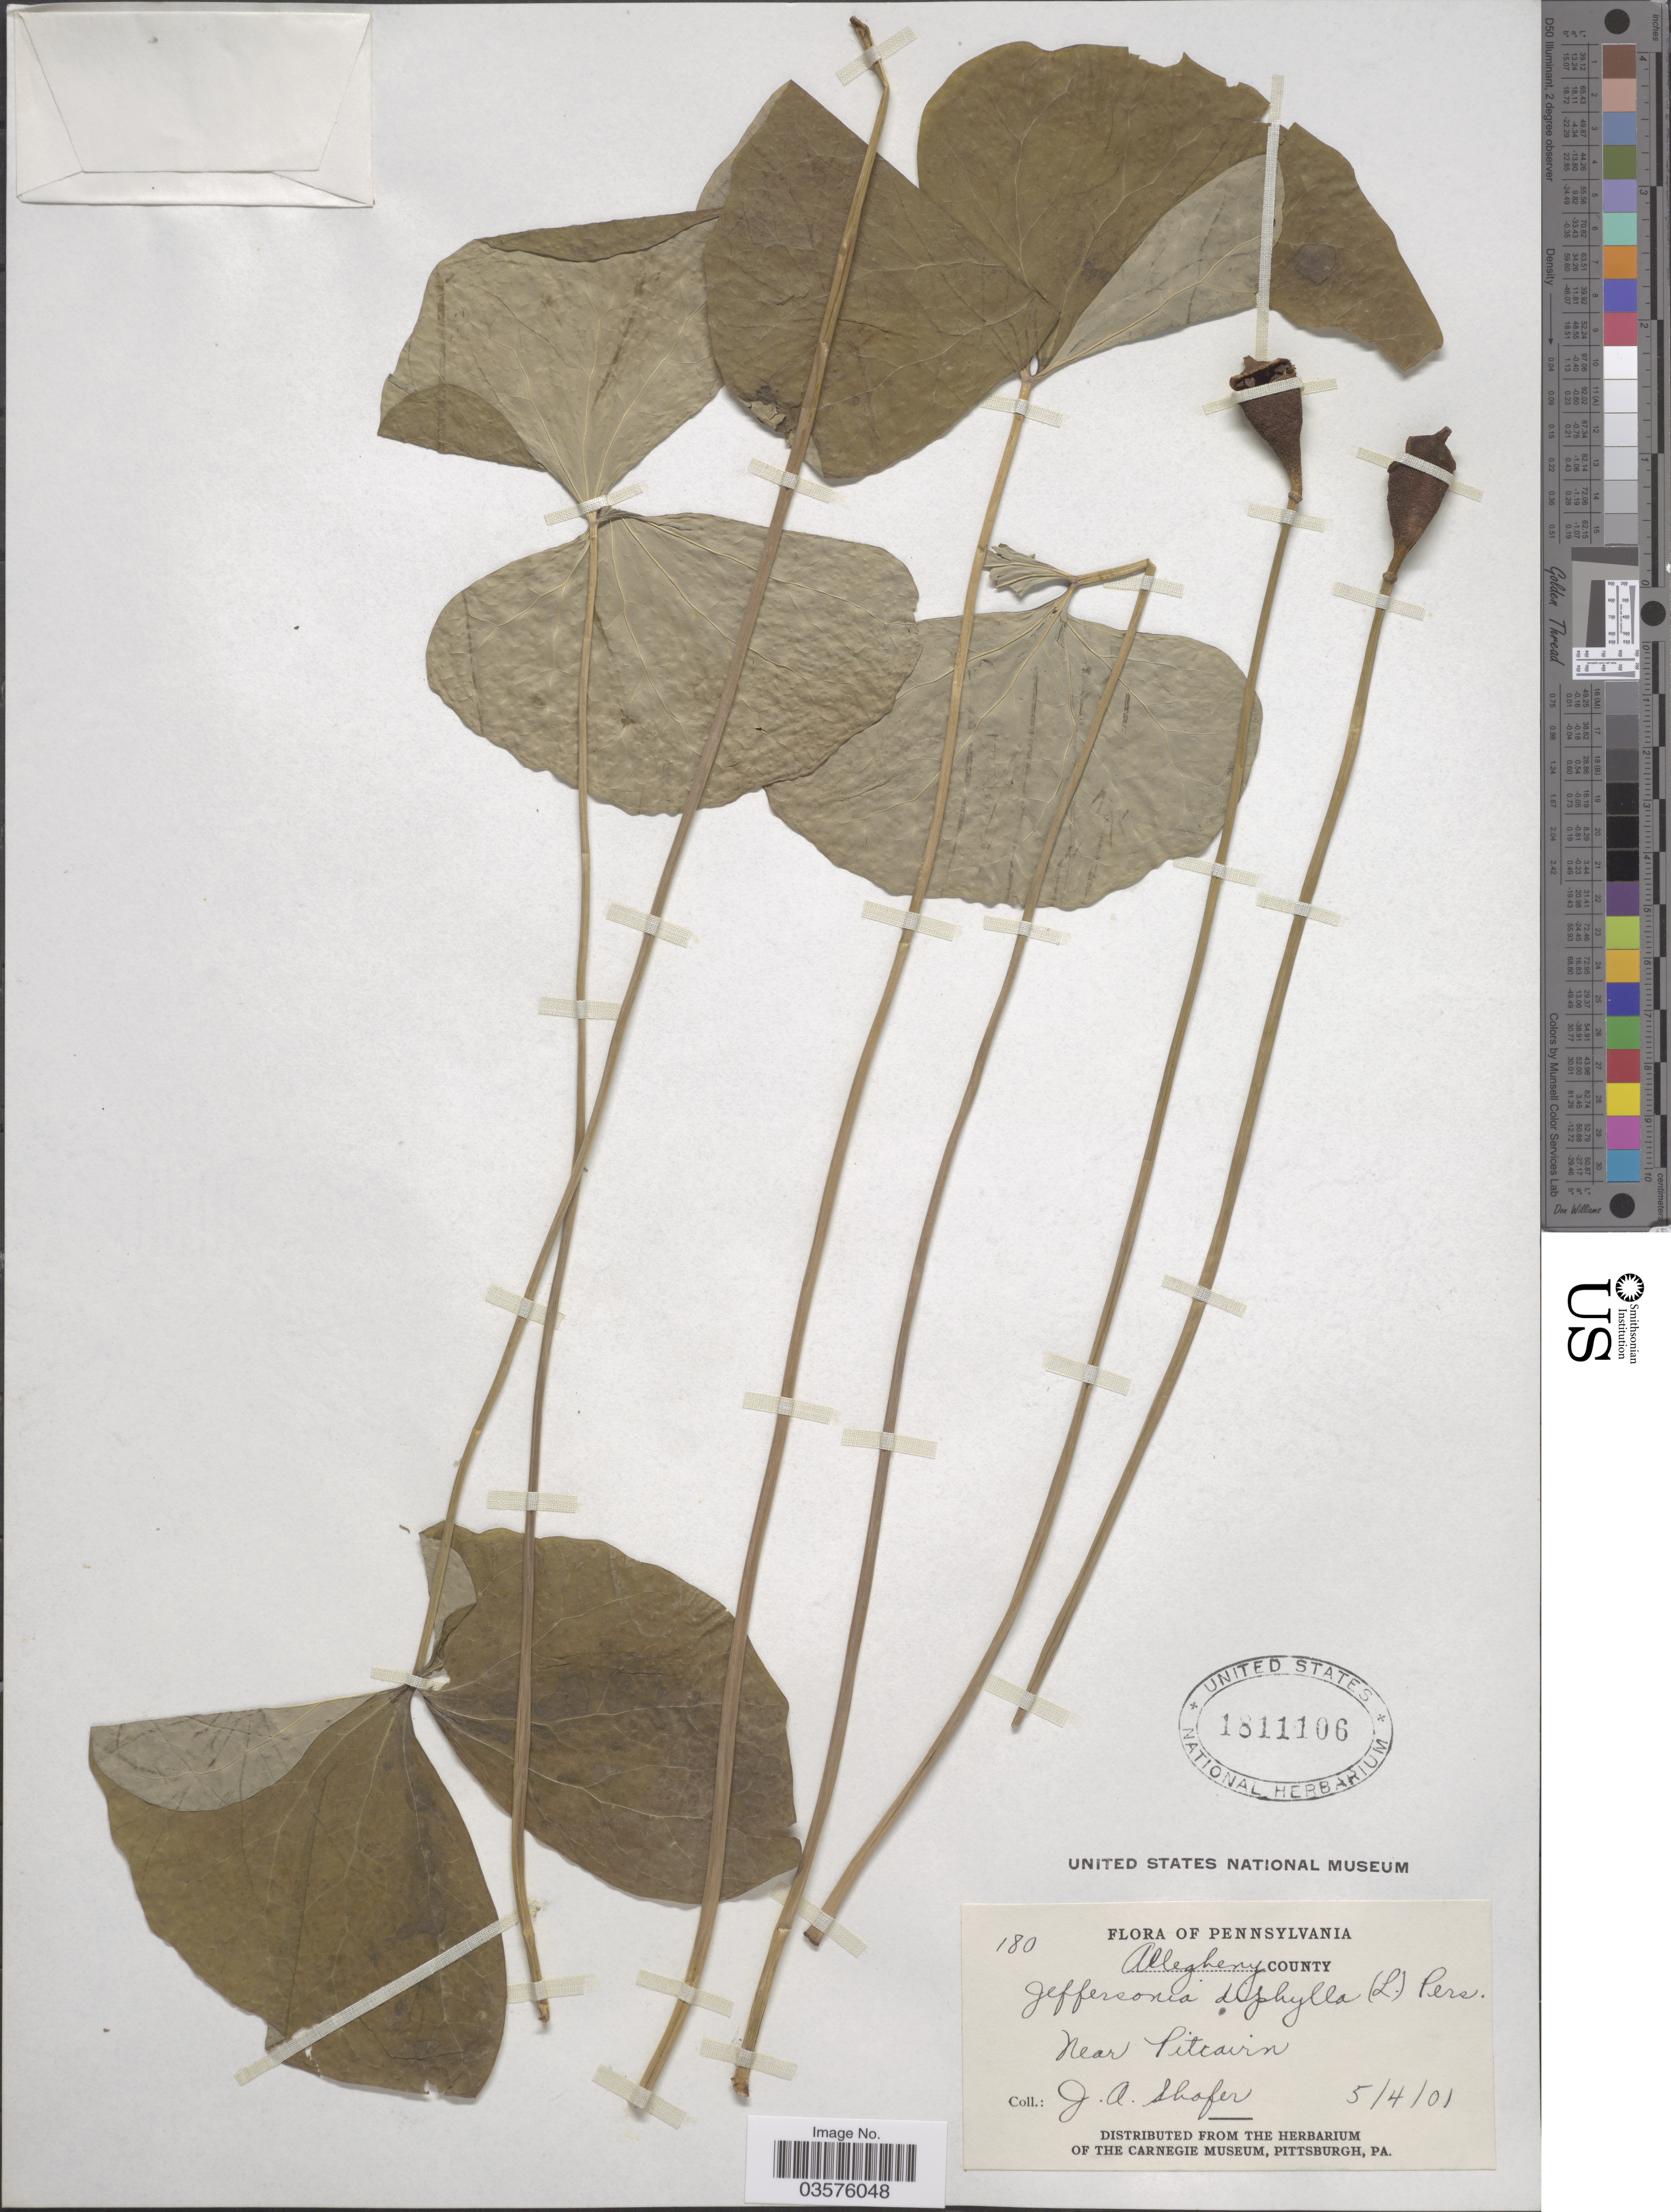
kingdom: Plantae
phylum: Tracheophyta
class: Magnoliopsida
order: Ranunculales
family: Berberidaceae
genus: Jeffersonia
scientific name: Jeffersonia diphylla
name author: (L.) Pers.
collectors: J. A. Shafer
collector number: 180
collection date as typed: Transcribed d/m/y: 4/5/1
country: United States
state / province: Pennsylvania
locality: Allegheny County. Near Pitcairn.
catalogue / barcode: US 1811106